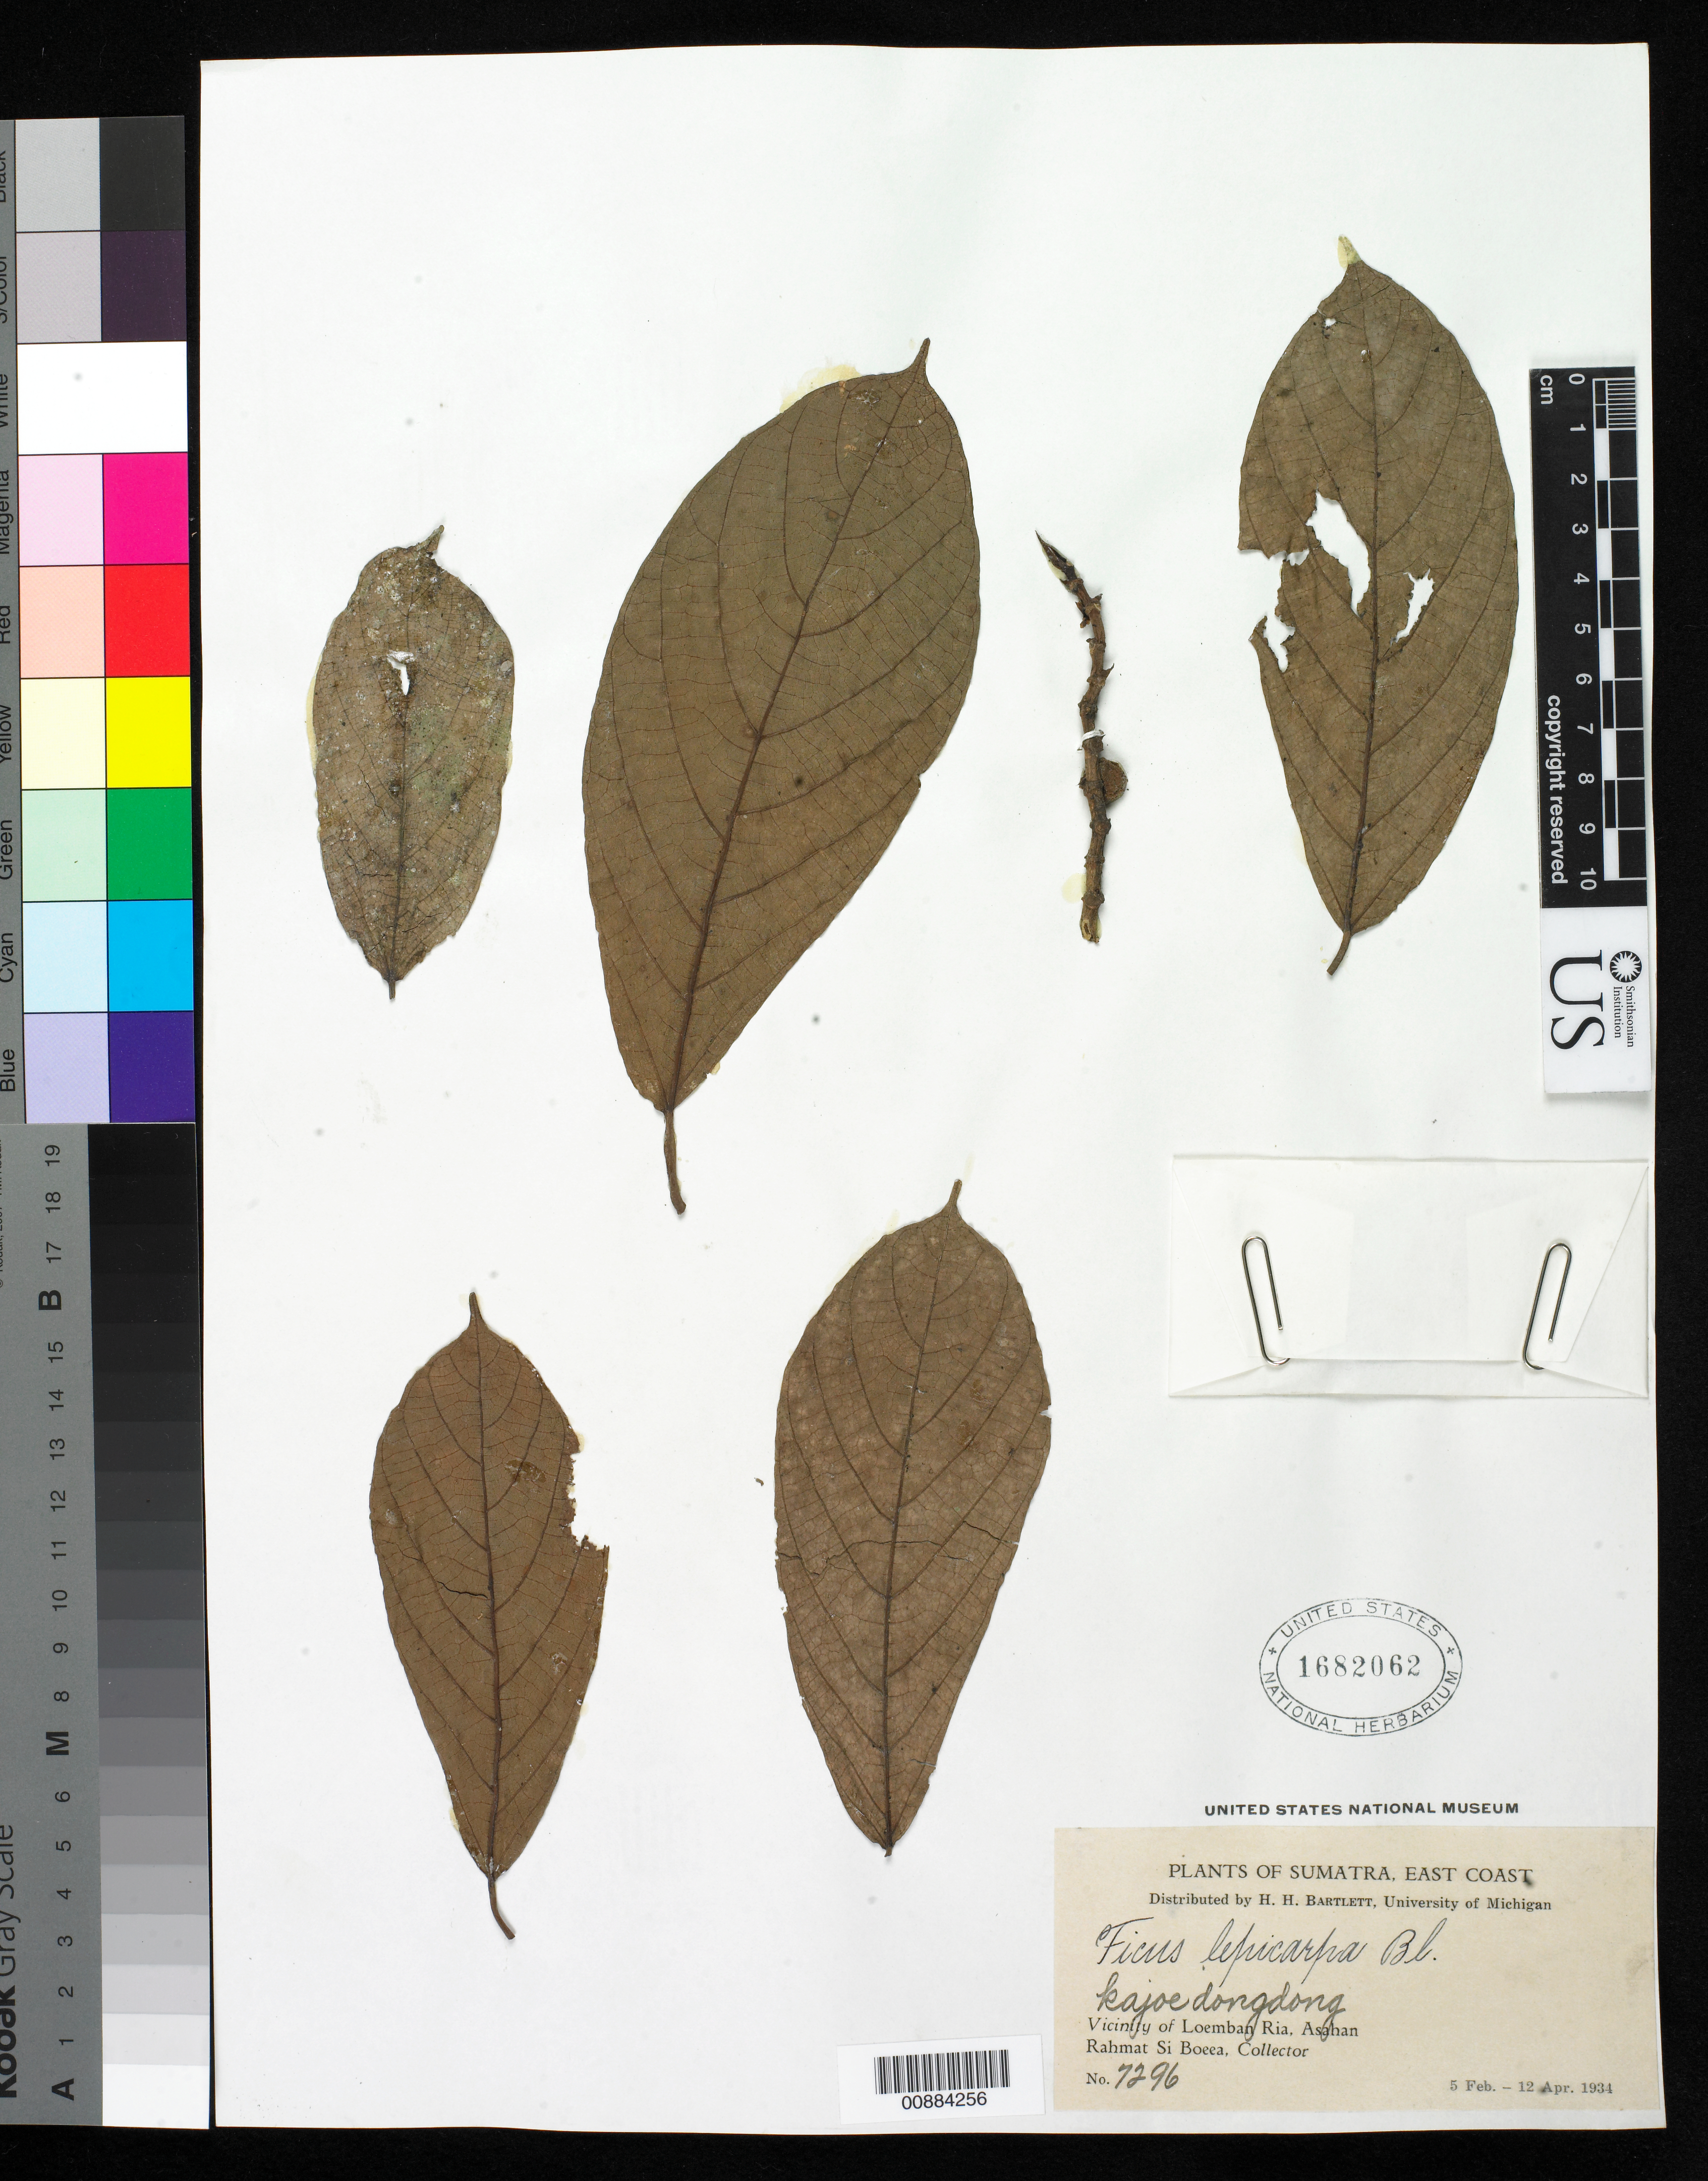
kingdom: Plantae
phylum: Tracheophyta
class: Magnoliopsida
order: Rosales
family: Moraceae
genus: Ficus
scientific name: Ficus lepicarpa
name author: Blume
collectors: Rahmat Si Boeea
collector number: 7296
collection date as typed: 05 Feb 1934 to 12 Apr 1934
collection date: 1934-02-05/1934-04-12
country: Indonesia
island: Sumatra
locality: E Coast, vicinity of Loemban Ria, Asahan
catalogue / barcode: US 1682062